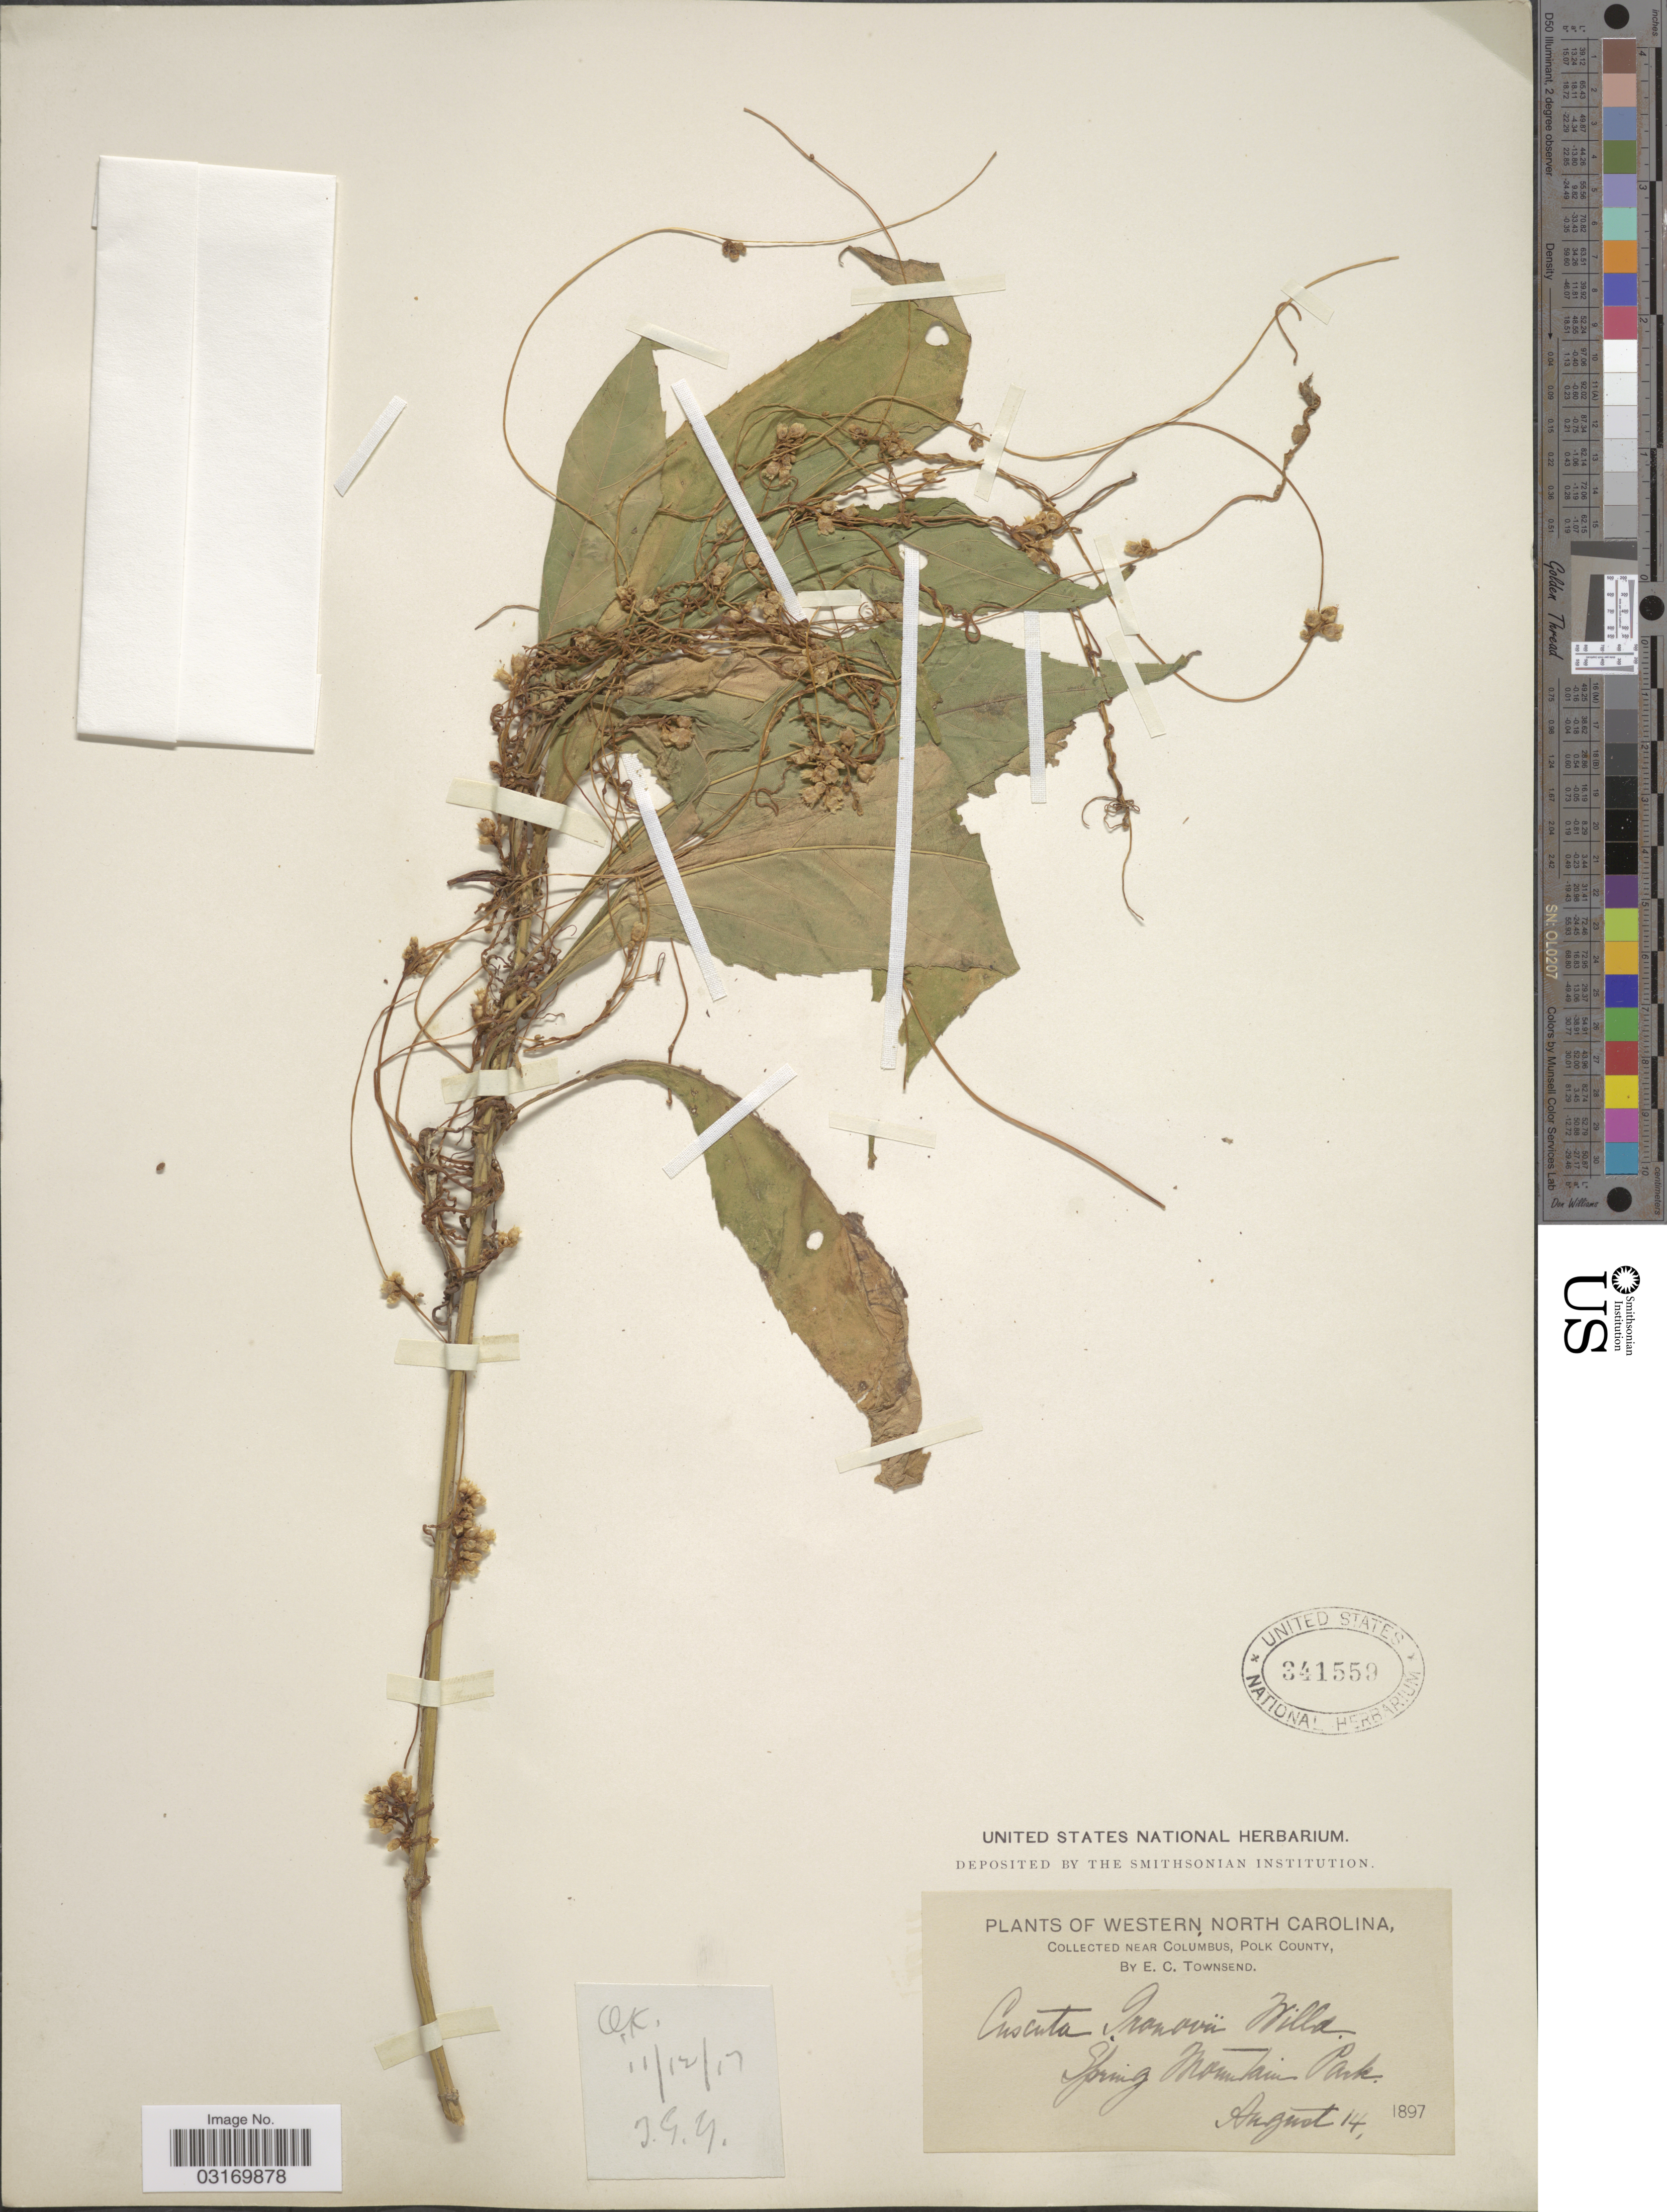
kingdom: Plantae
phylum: Tracheophyta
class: Magnoliopsida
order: Solanales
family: Convolvulaceae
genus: Cuscuta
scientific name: Cuscuta gronovii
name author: Willd. ex Schult.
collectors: E. C. Townsend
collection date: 1897-08-14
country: United States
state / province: North Carolina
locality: Western North Carolina. Near Columbus, Polk County. Spring Mountain Park.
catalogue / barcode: US 341559